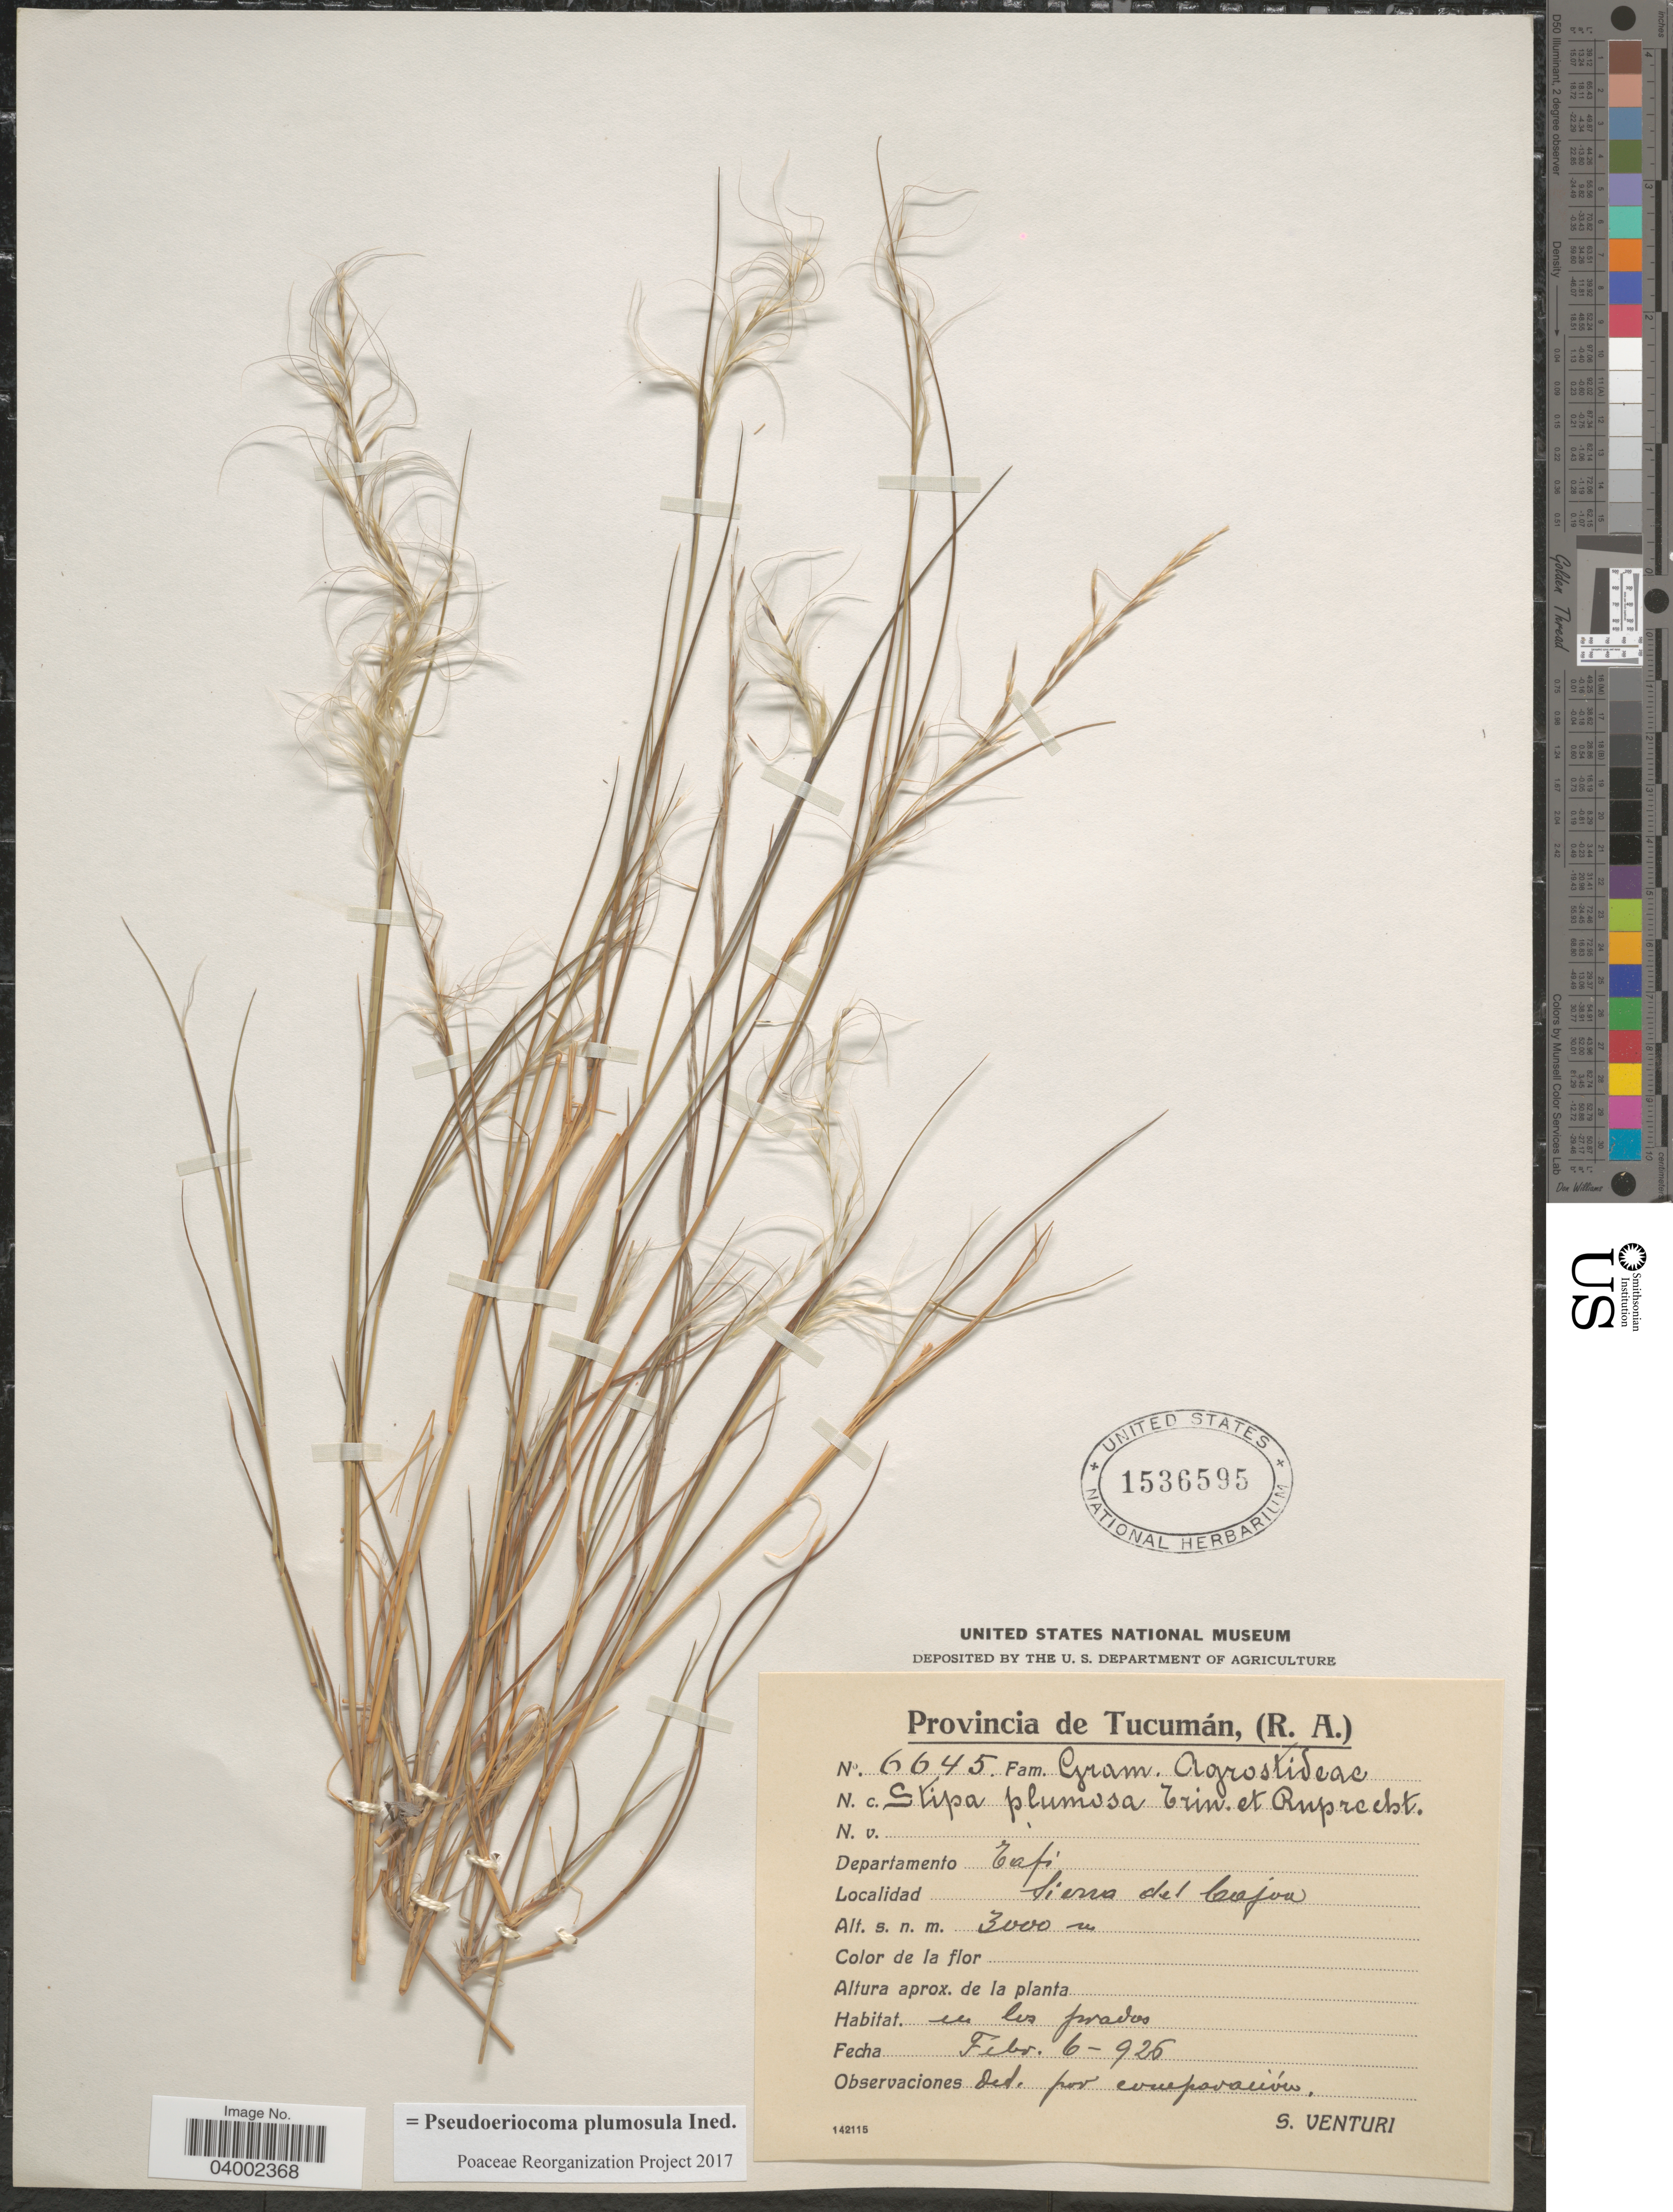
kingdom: Plantae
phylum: Tracheophyta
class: Liliopsida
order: Poales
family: Poaceae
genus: Pseudoeriocoma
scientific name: Pseudoeriocoma plumosula ined.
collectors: S. Venturi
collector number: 6645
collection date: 1926-02-06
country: Argentina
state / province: Tucuman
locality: Departamento Tafi. Sierra del Cajon.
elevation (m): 3000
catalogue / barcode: US 1536595